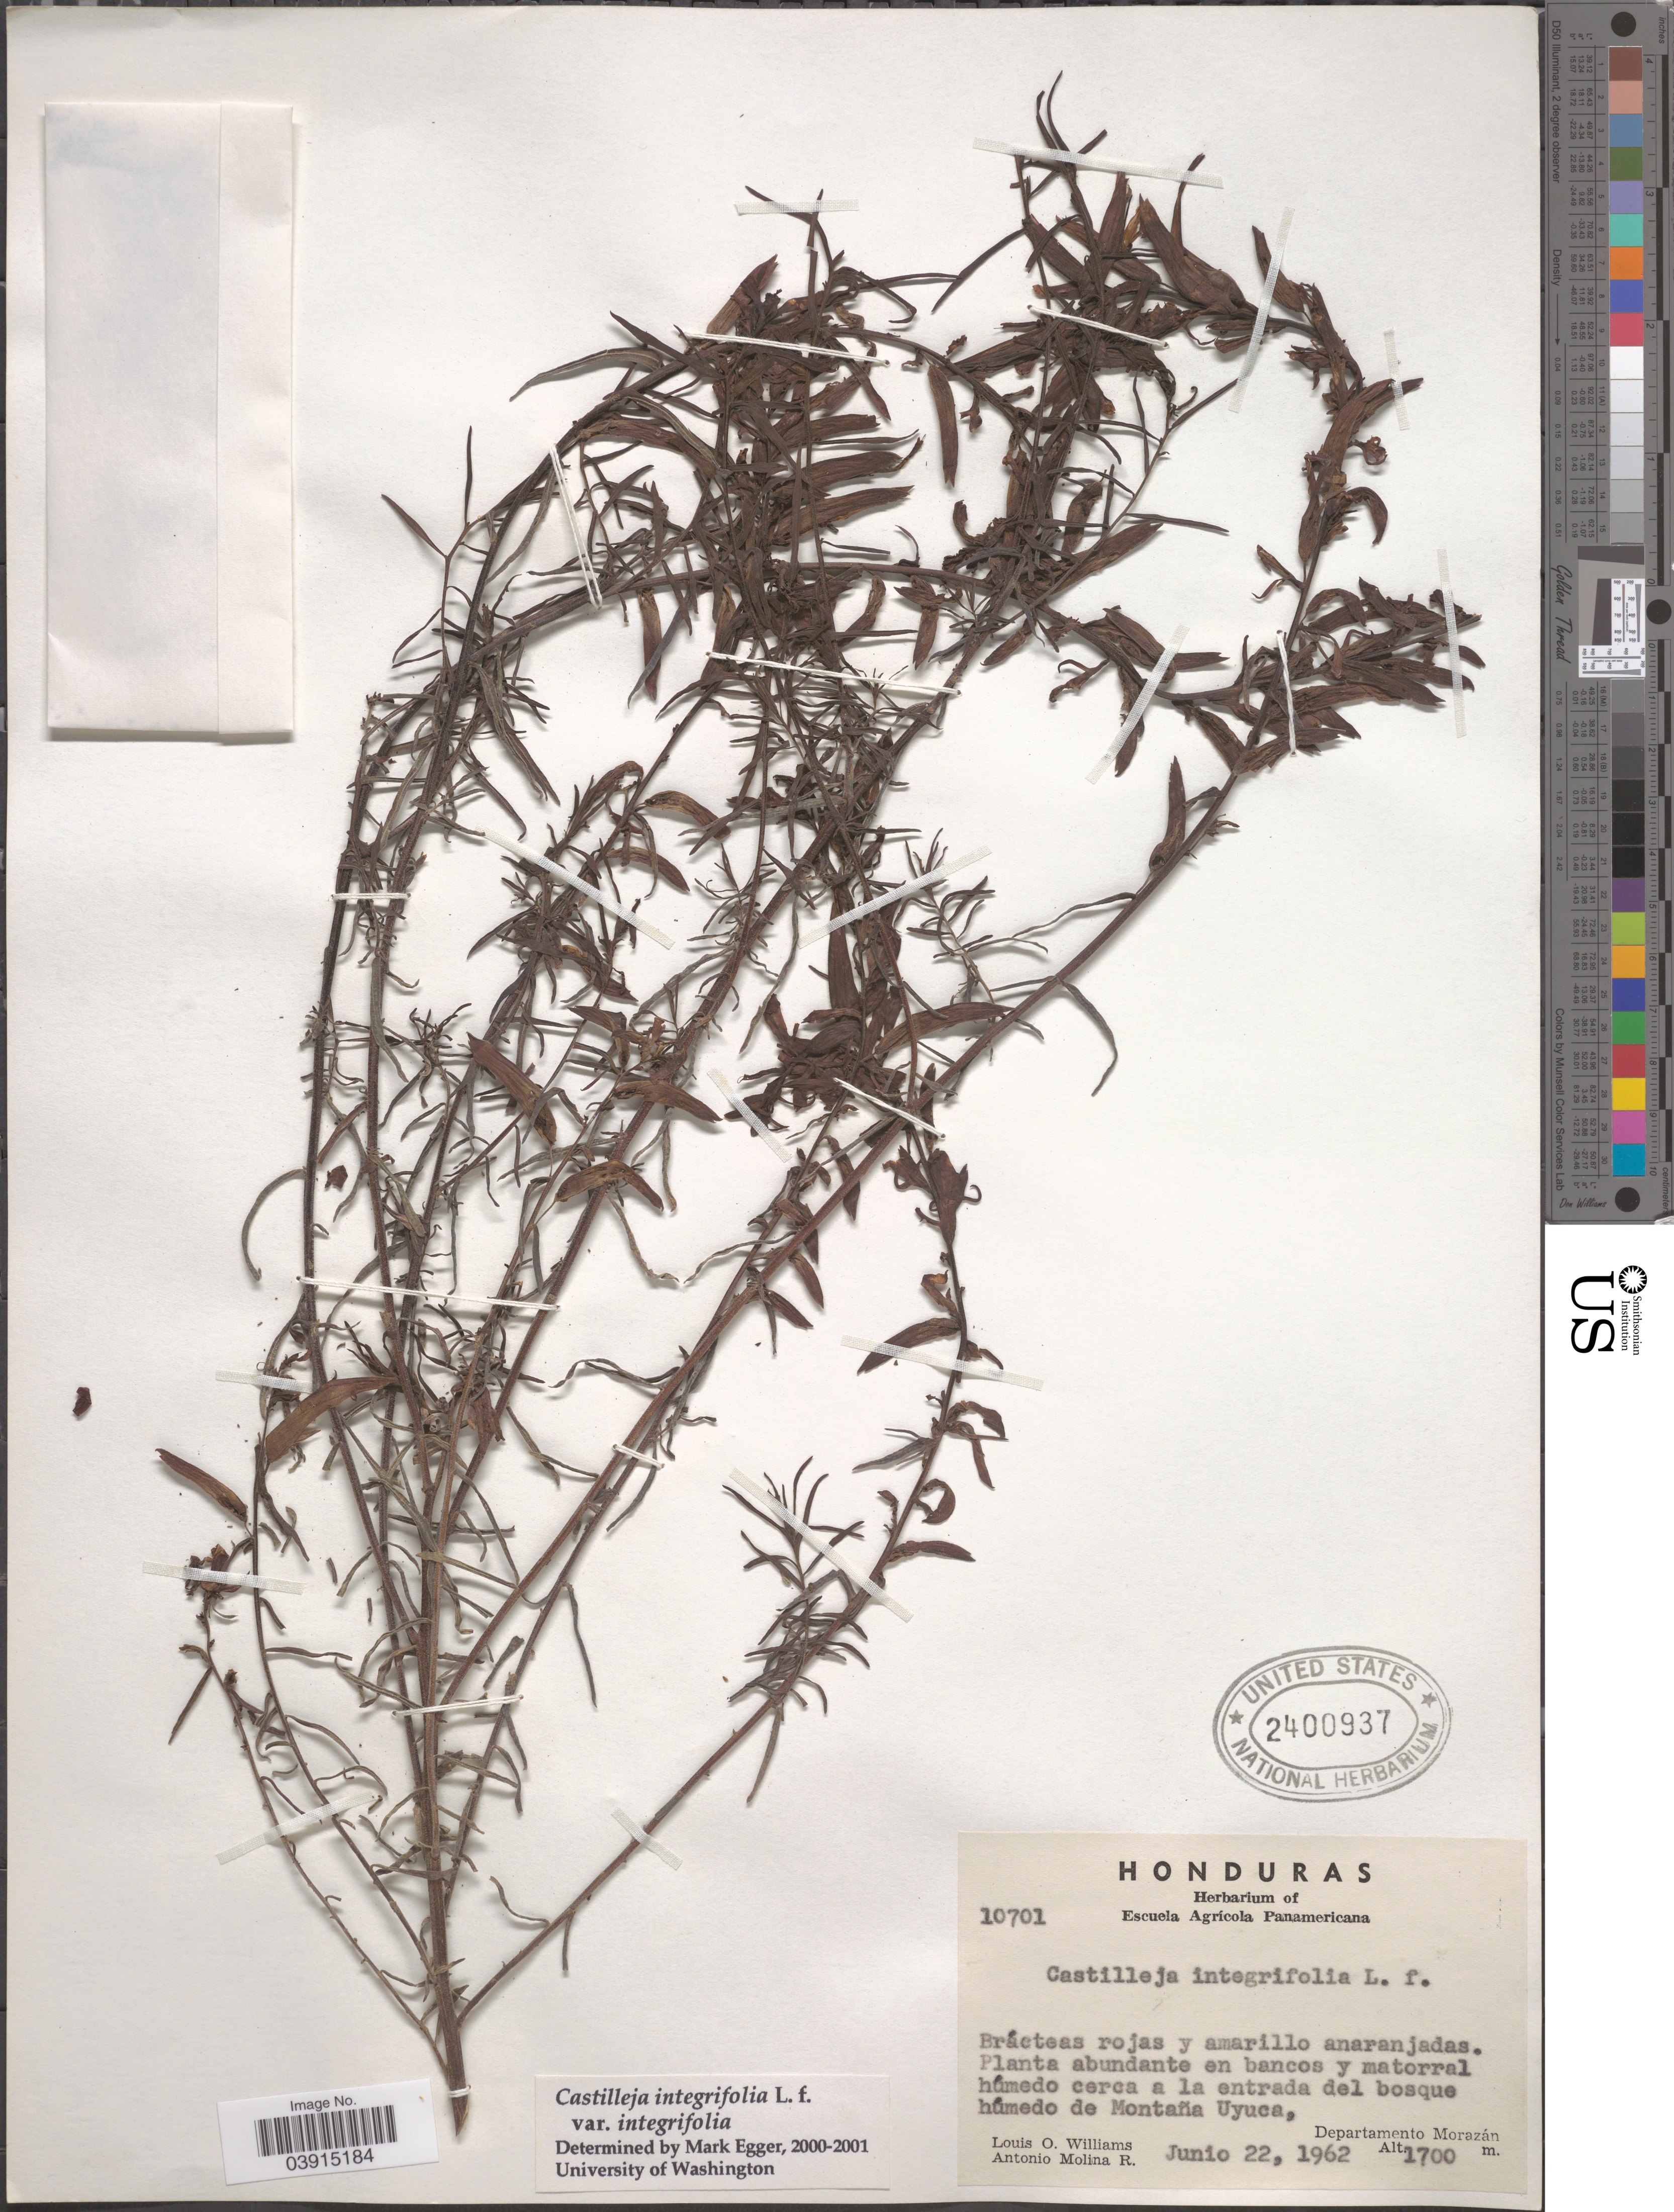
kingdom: Plantae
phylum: Tracheophyta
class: Magnoliopsida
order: Lamiales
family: Orobanchaceae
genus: Castilleja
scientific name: Castilleja integrifolia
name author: L. f.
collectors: L. O. Williams & A. Molina R.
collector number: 10701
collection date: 1962-06-22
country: Honduras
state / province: Fco. Morazán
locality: Montaña Uyuca, Departamento Morazán.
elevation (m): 1700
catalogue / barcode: US 2400937